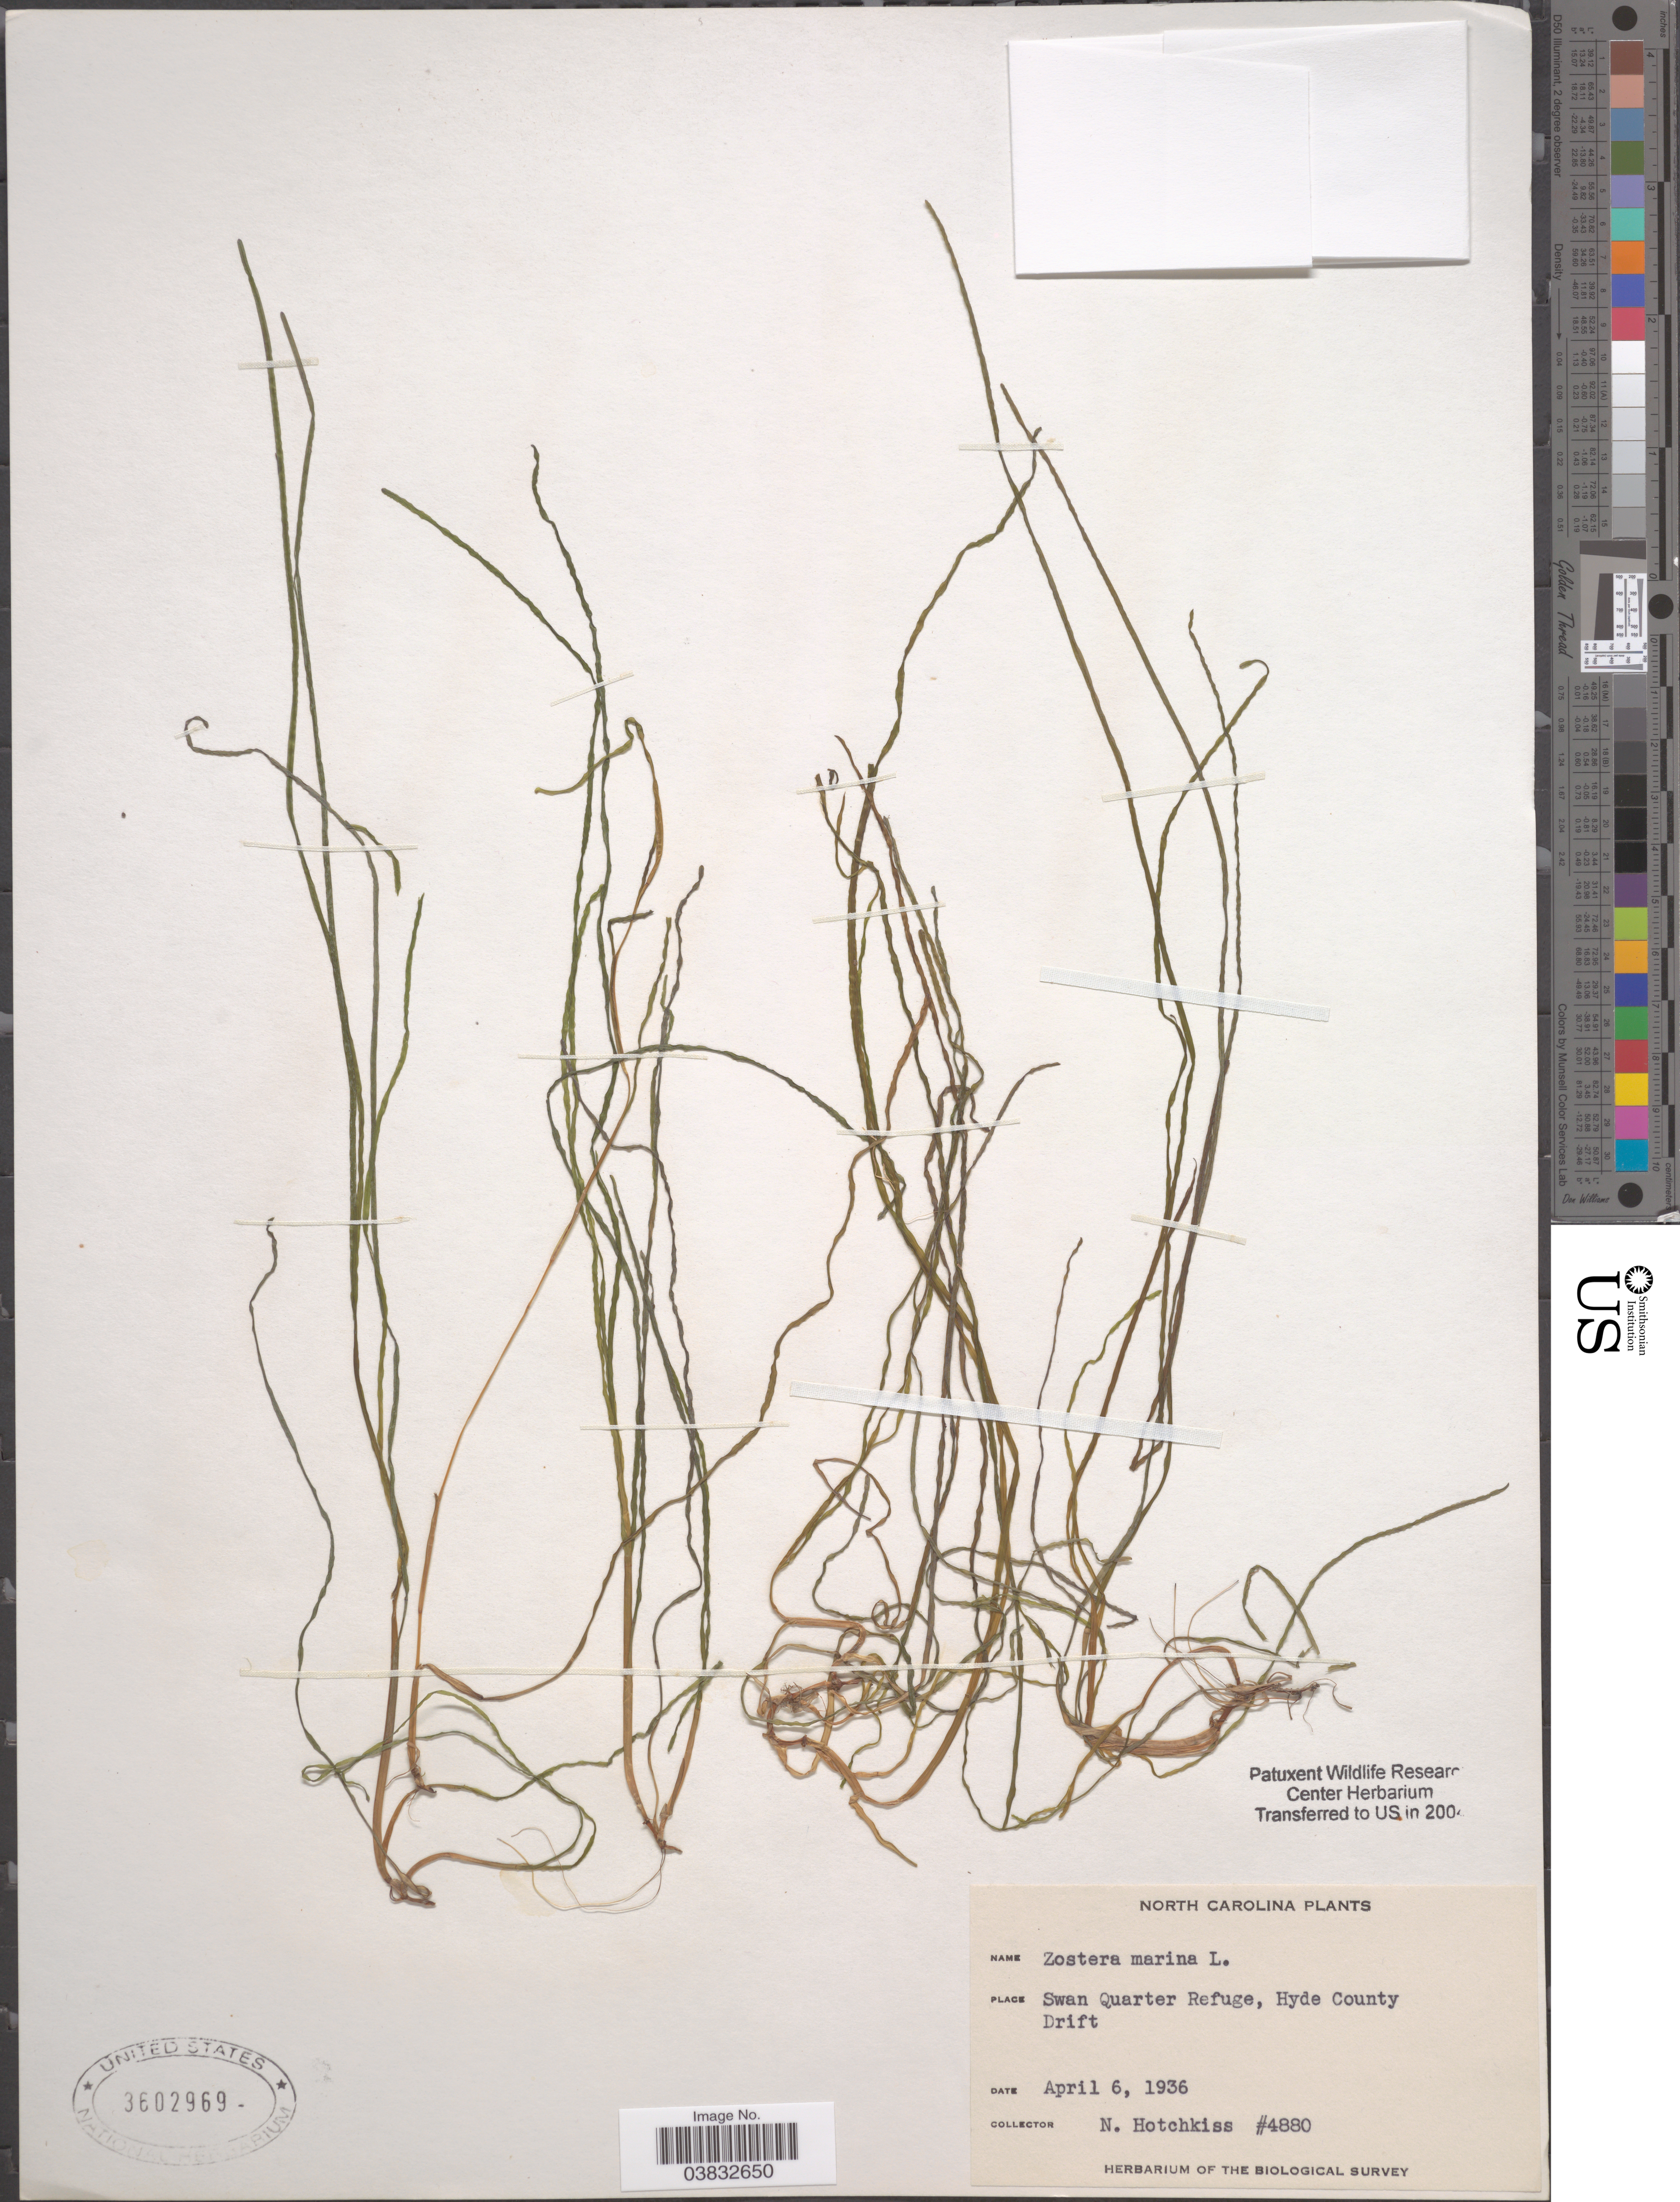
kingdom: Plantae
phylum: Tracheophyta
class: Liliopsida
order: Alismatales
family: Zosteraceae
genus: Zostera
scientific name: Zostera marina var. typica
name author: L.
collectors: N. Hotchkiss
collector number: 4880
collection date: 1936-04-06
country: United States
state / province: North Carolina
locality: Swan Quarter Refuge, Hyde County. Drift.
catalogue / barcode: US 3602969